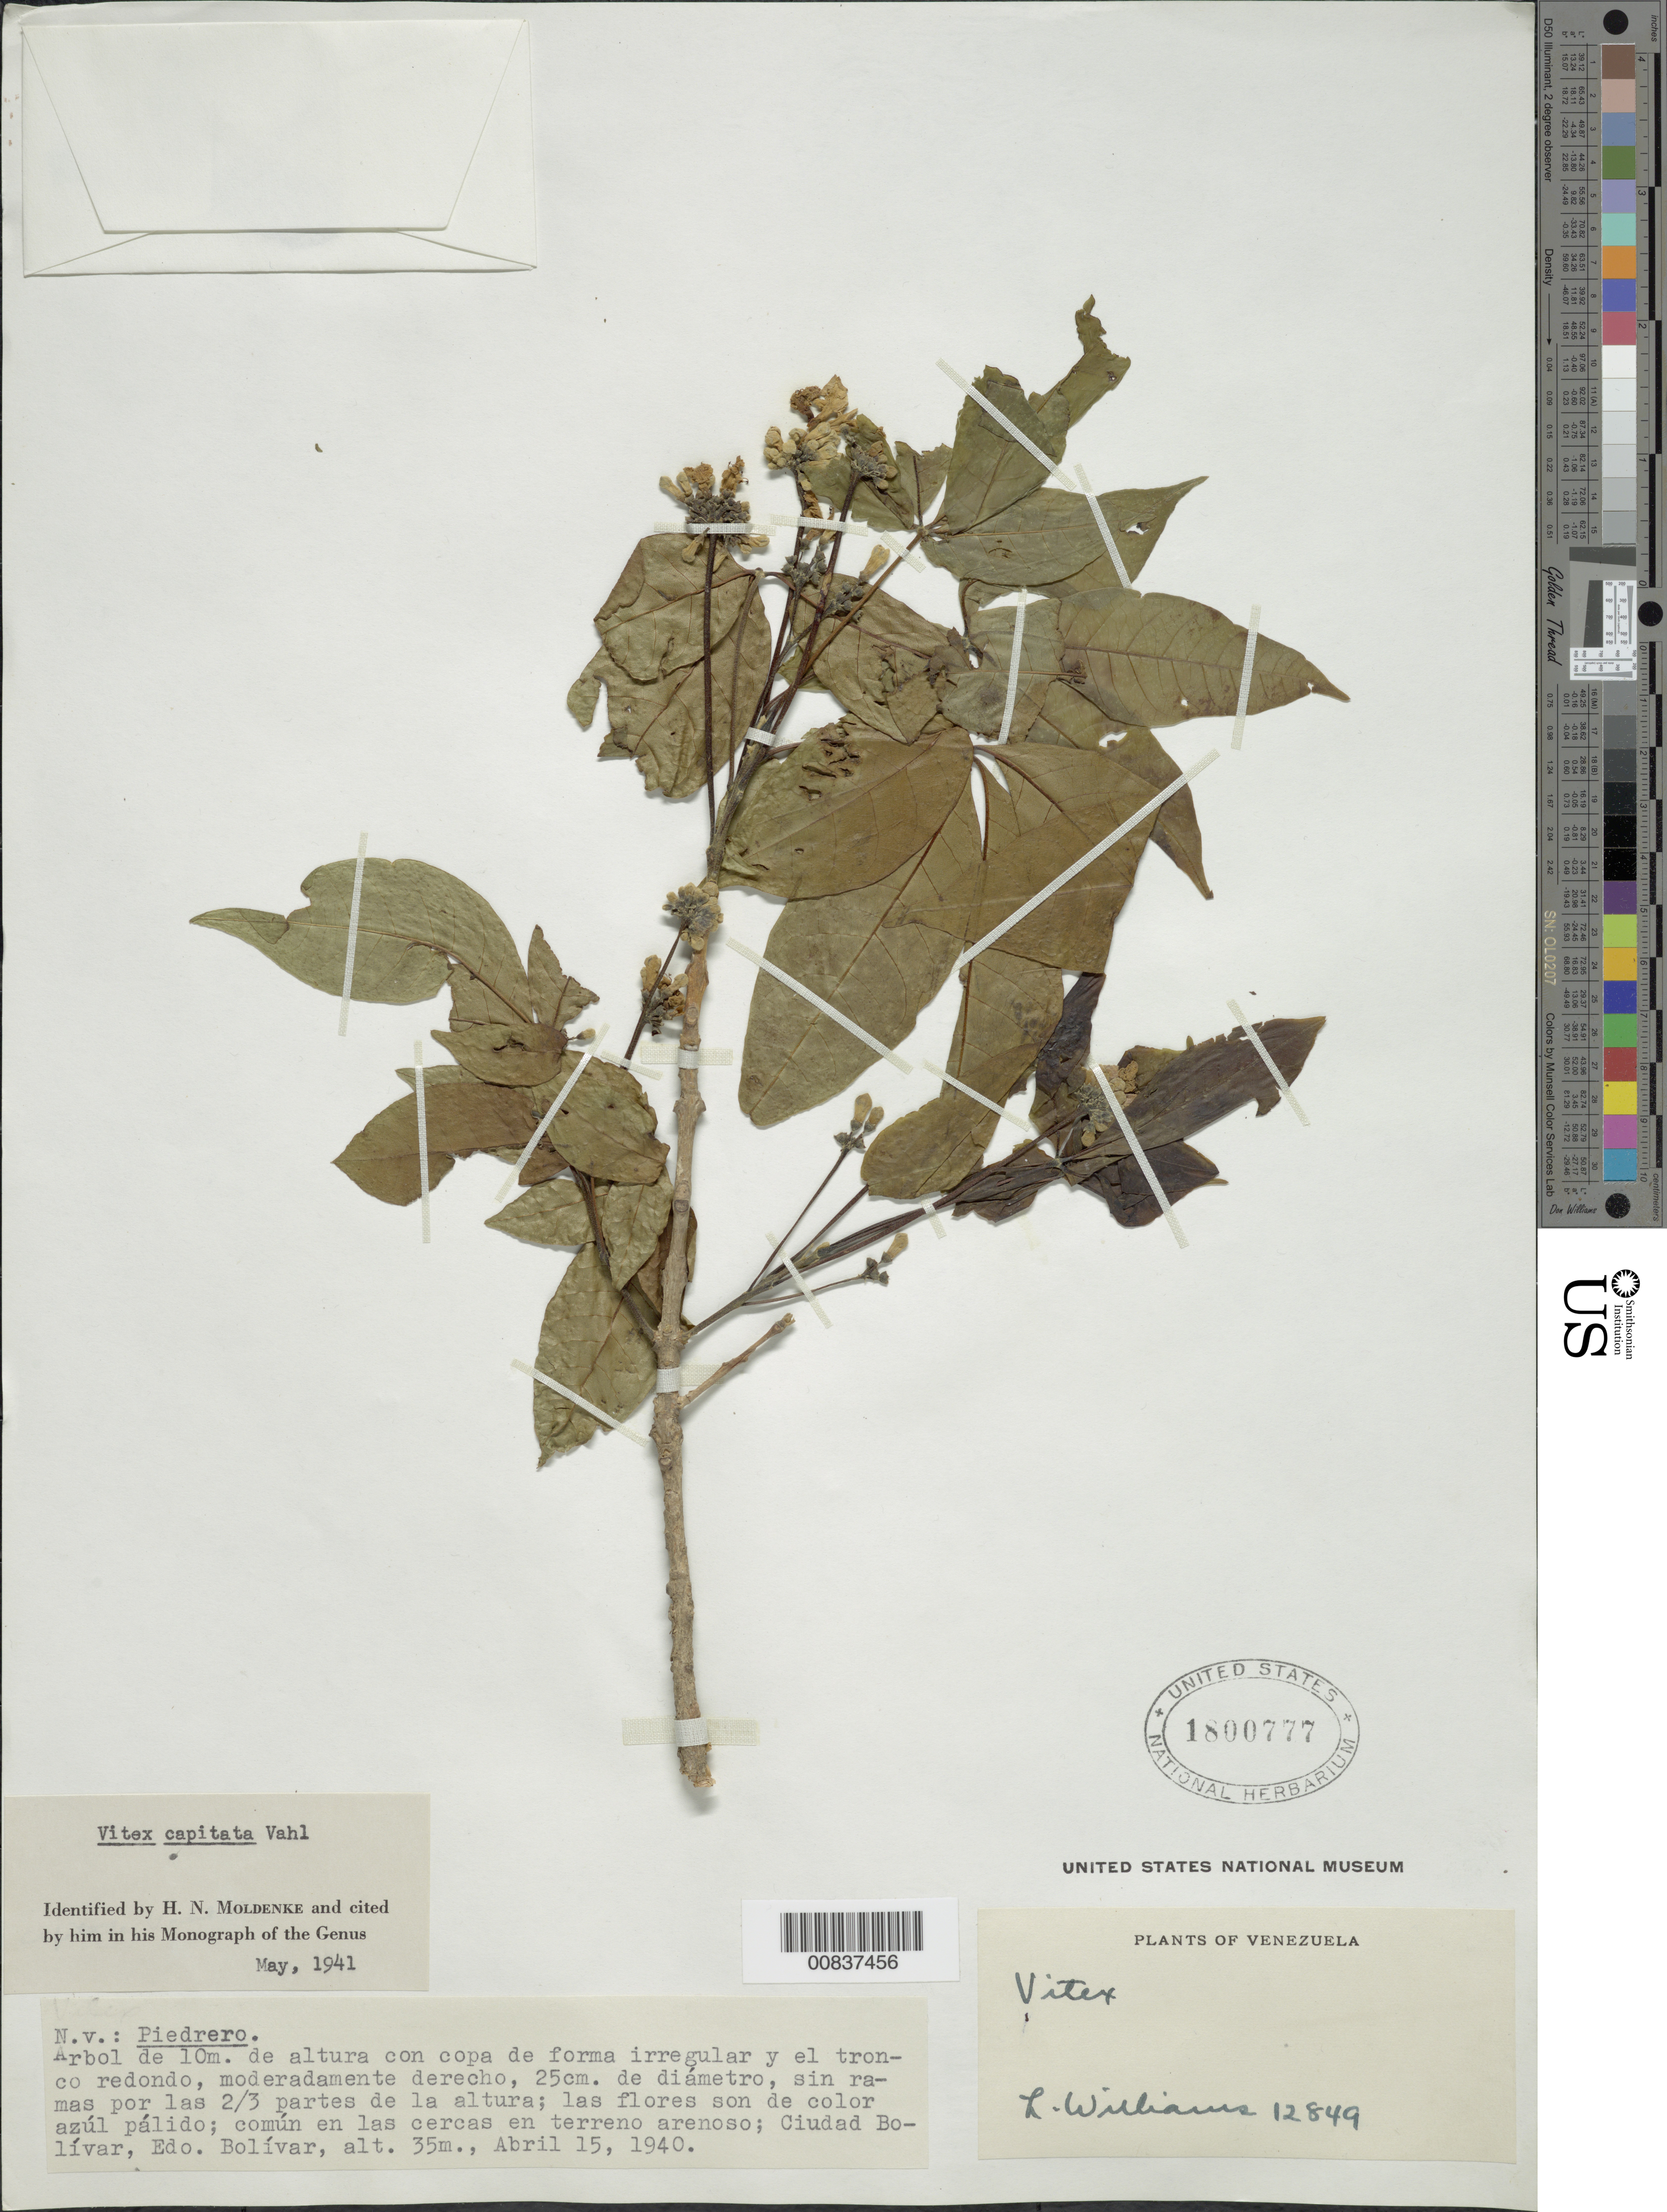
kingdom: Plantae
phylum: Tracheophyta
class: Magnoliopsida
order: Lamiales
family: Lamiaceae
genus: Vitex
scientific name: Vitex capitata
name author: Vahl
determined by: Moldenke, H. N.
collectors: Ll. Williams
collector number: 12849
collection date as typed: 15-Apr-40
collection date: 1940-04-15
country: Venezuela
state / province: Bolívar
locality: Ciudad Bolívar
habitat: Terreno arenoso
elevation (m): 35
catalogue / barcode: US 1800777